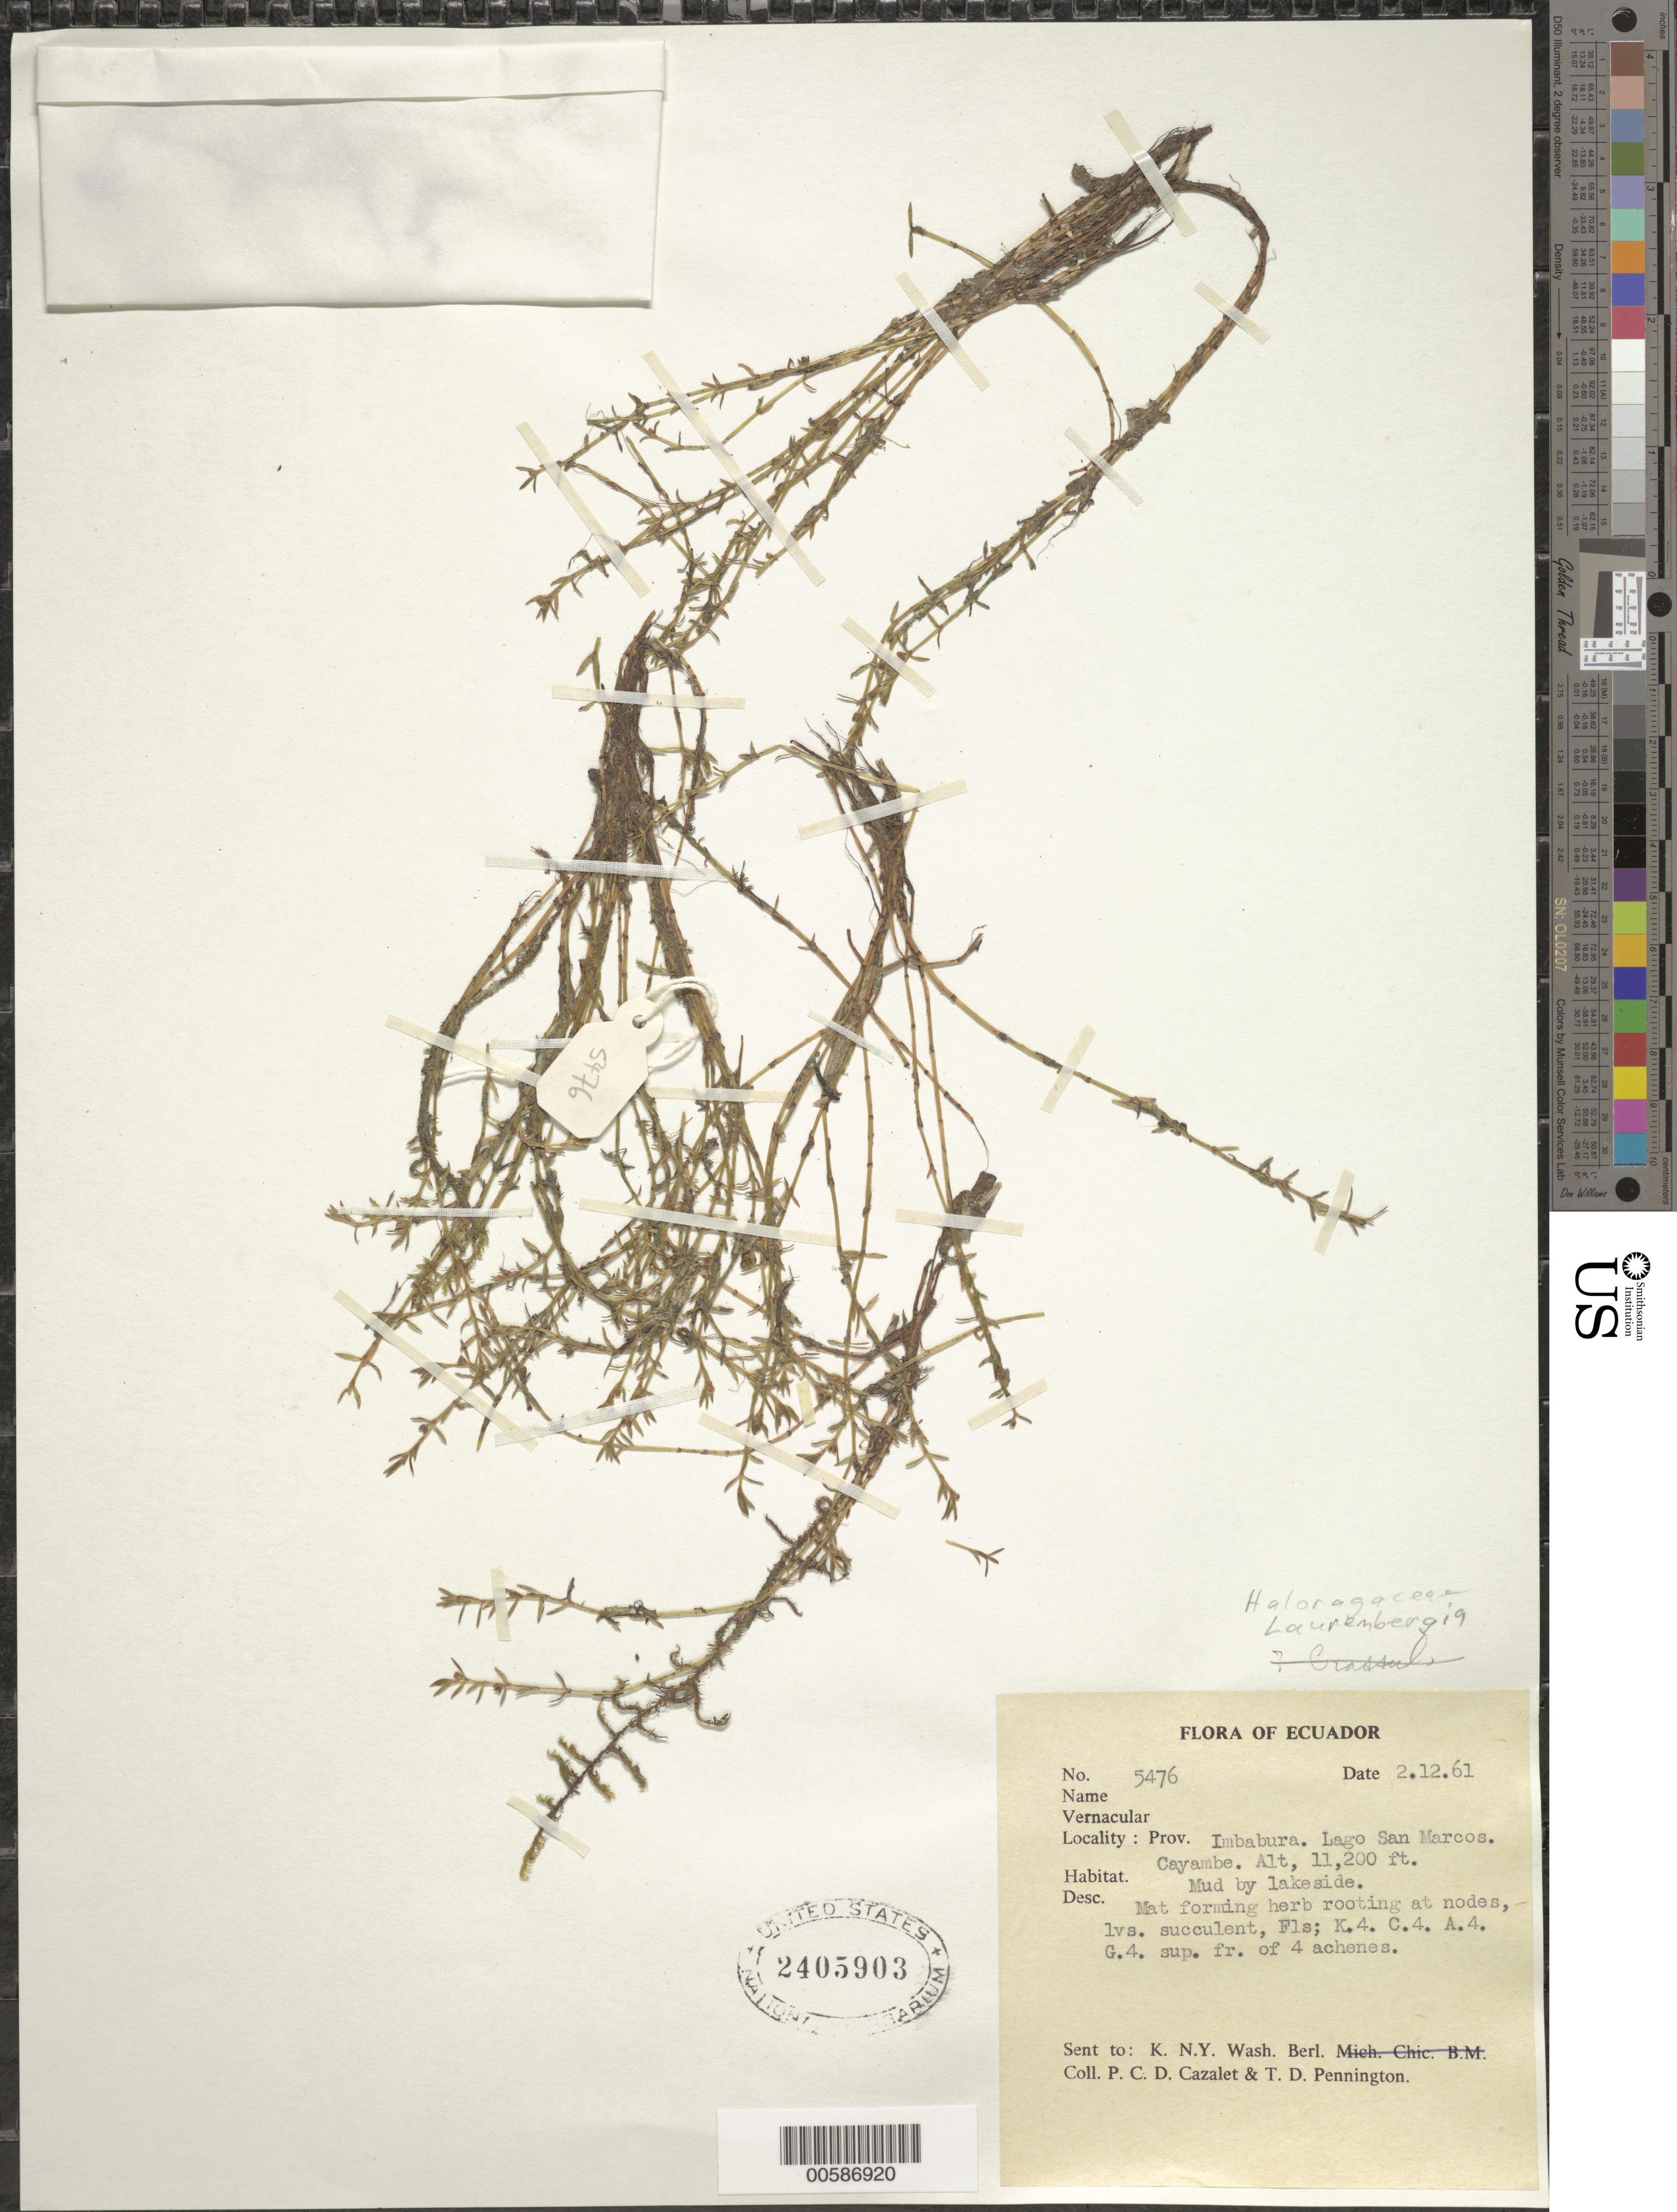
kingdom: Plantae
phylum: Tracheophyta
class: Magnoliopsida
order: Saxifragales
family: Haloragaceae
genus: Laurembergia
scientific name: Laurembergia tetrandra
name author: (Schott) Kanitz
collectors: P. C. D. Cazalet & T. D. Pennington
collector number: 5476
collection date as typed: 02 Dec 1961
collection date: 1961-12-02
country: Ecuador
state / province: Imbabura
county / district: Lago San Marcos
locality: Cayambe.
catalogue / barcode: US 2405903